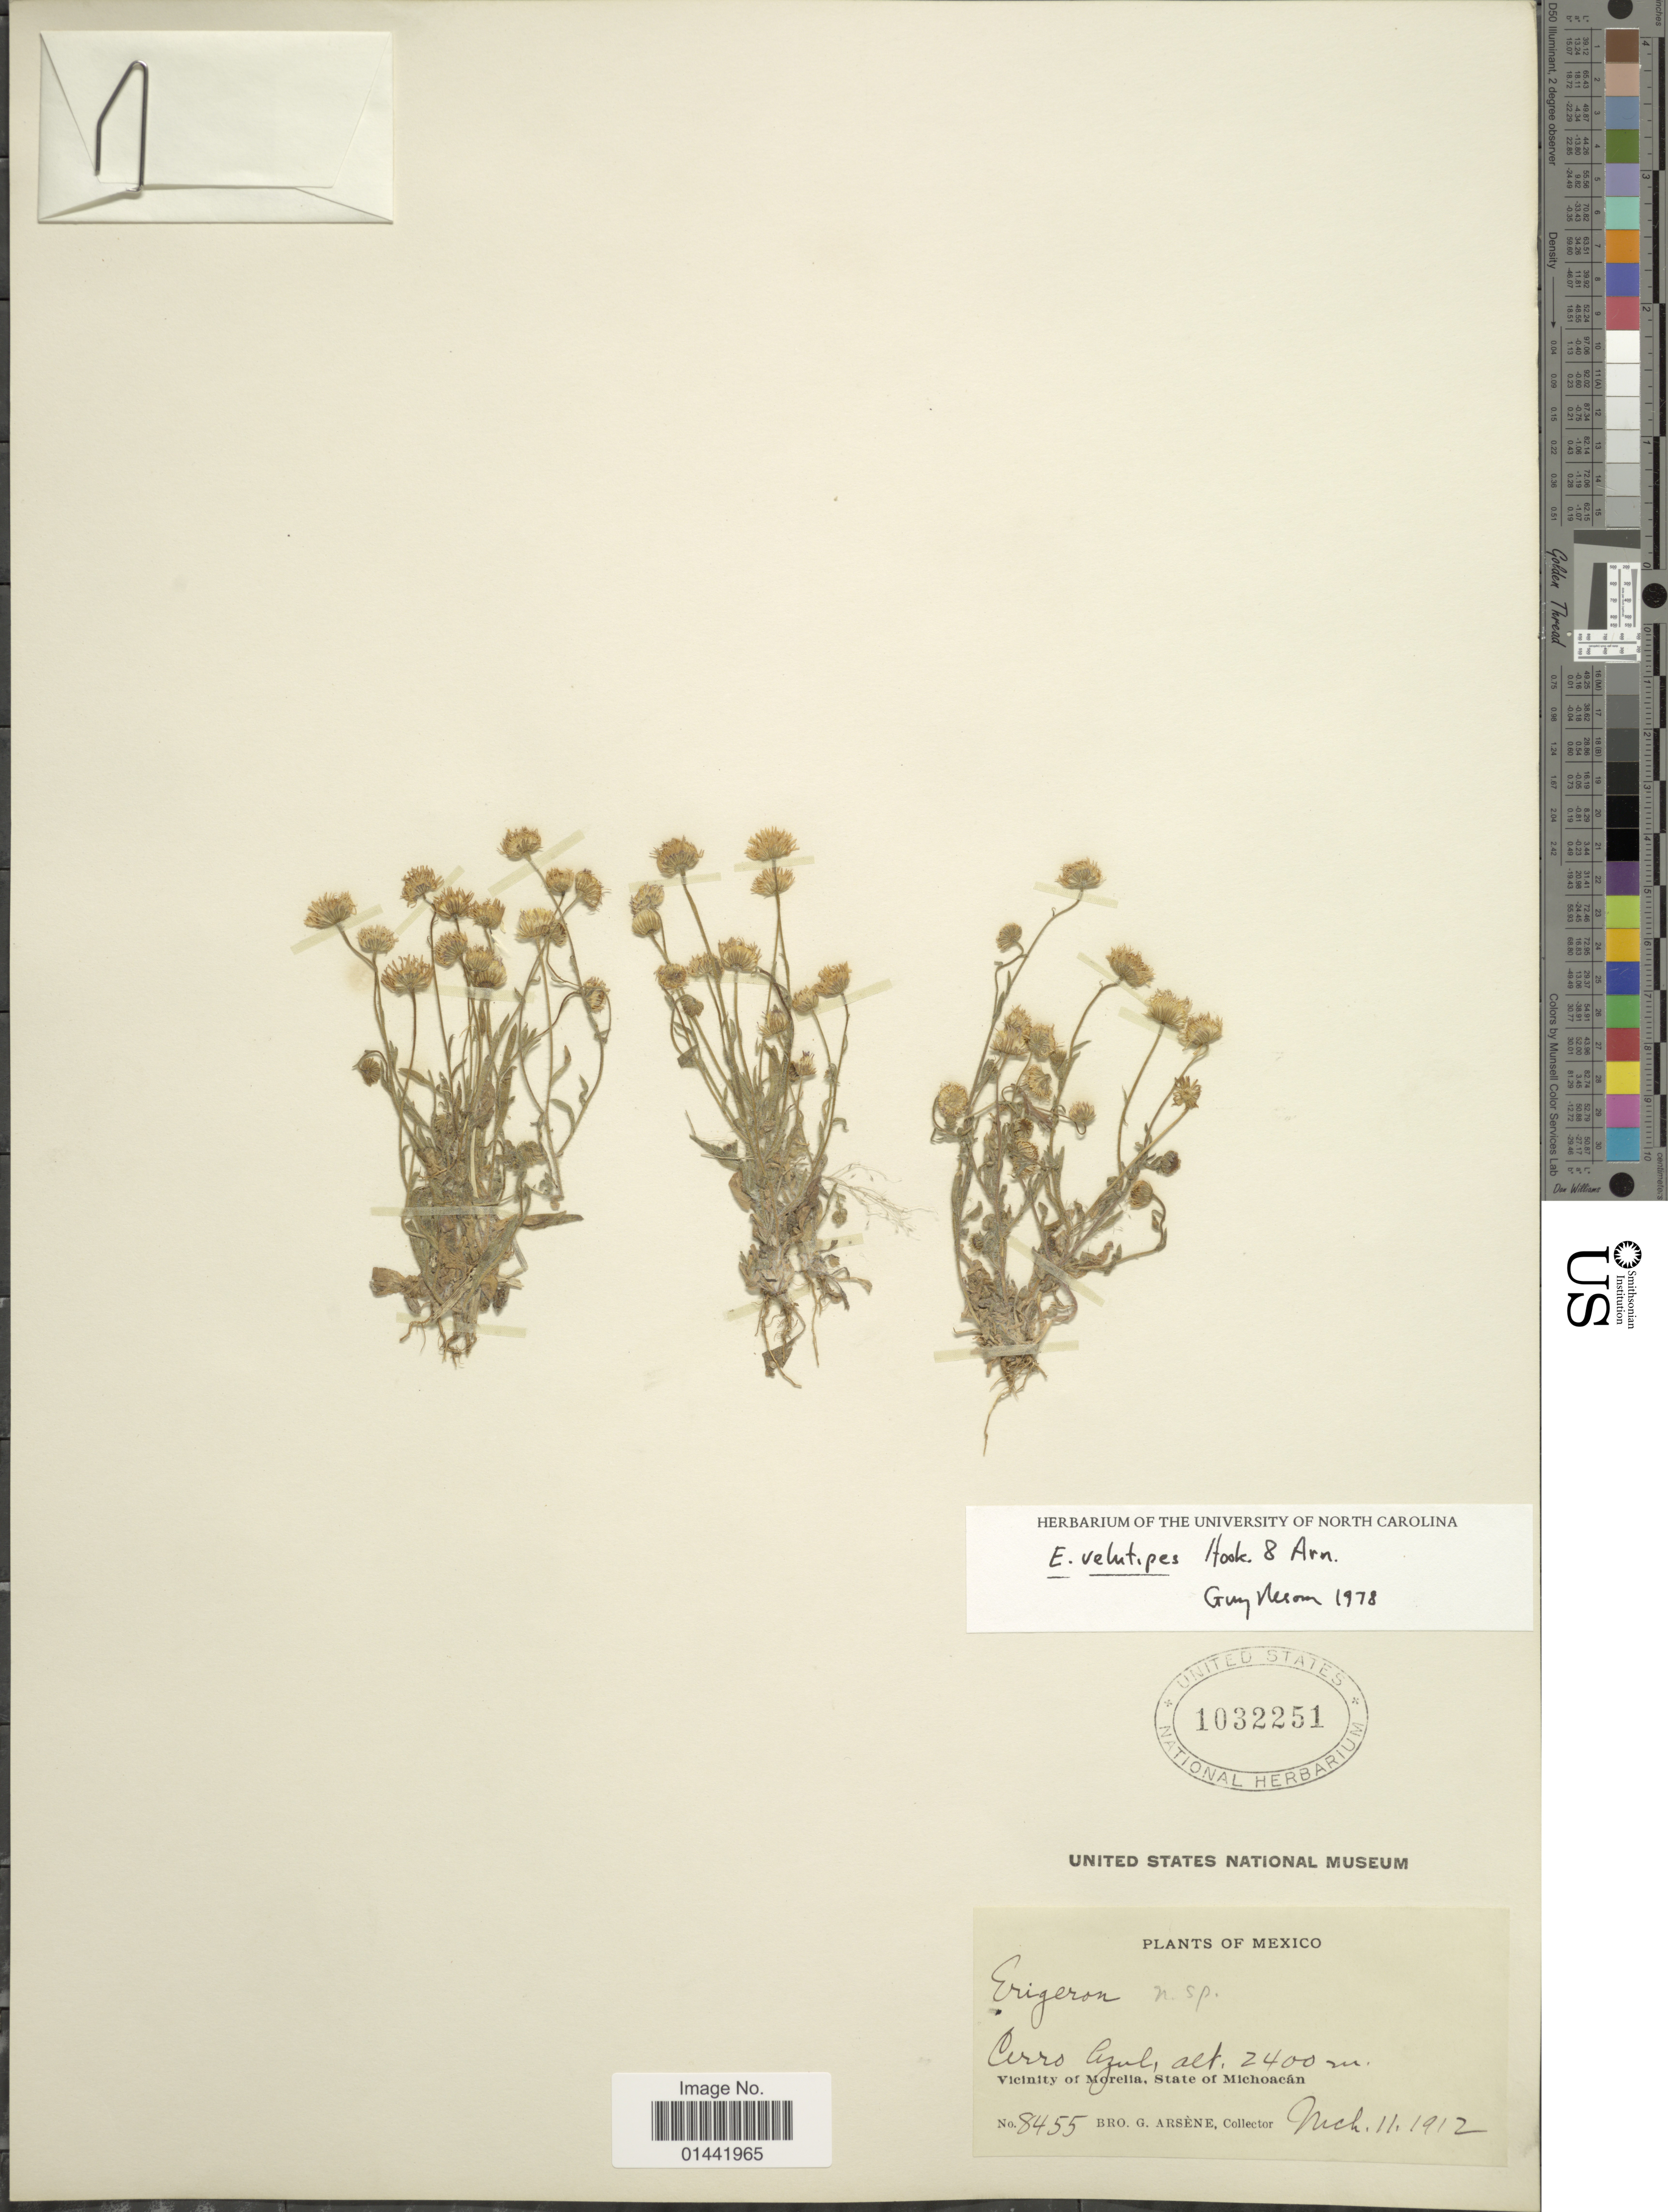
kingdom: Plantae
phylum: Tracheophyta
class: Magnoliopsida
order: Asterales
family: Asteraceae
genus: Erigeron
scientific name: Erigeron velutipes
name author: Hook. & Arn.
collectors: Bro. G. Arsène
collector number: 8455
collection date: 1912-03-11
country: Mexico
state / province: Michoacán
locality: Cerro Azul, Vicinity of Morelia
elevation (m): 2400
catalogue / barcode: US 1032251